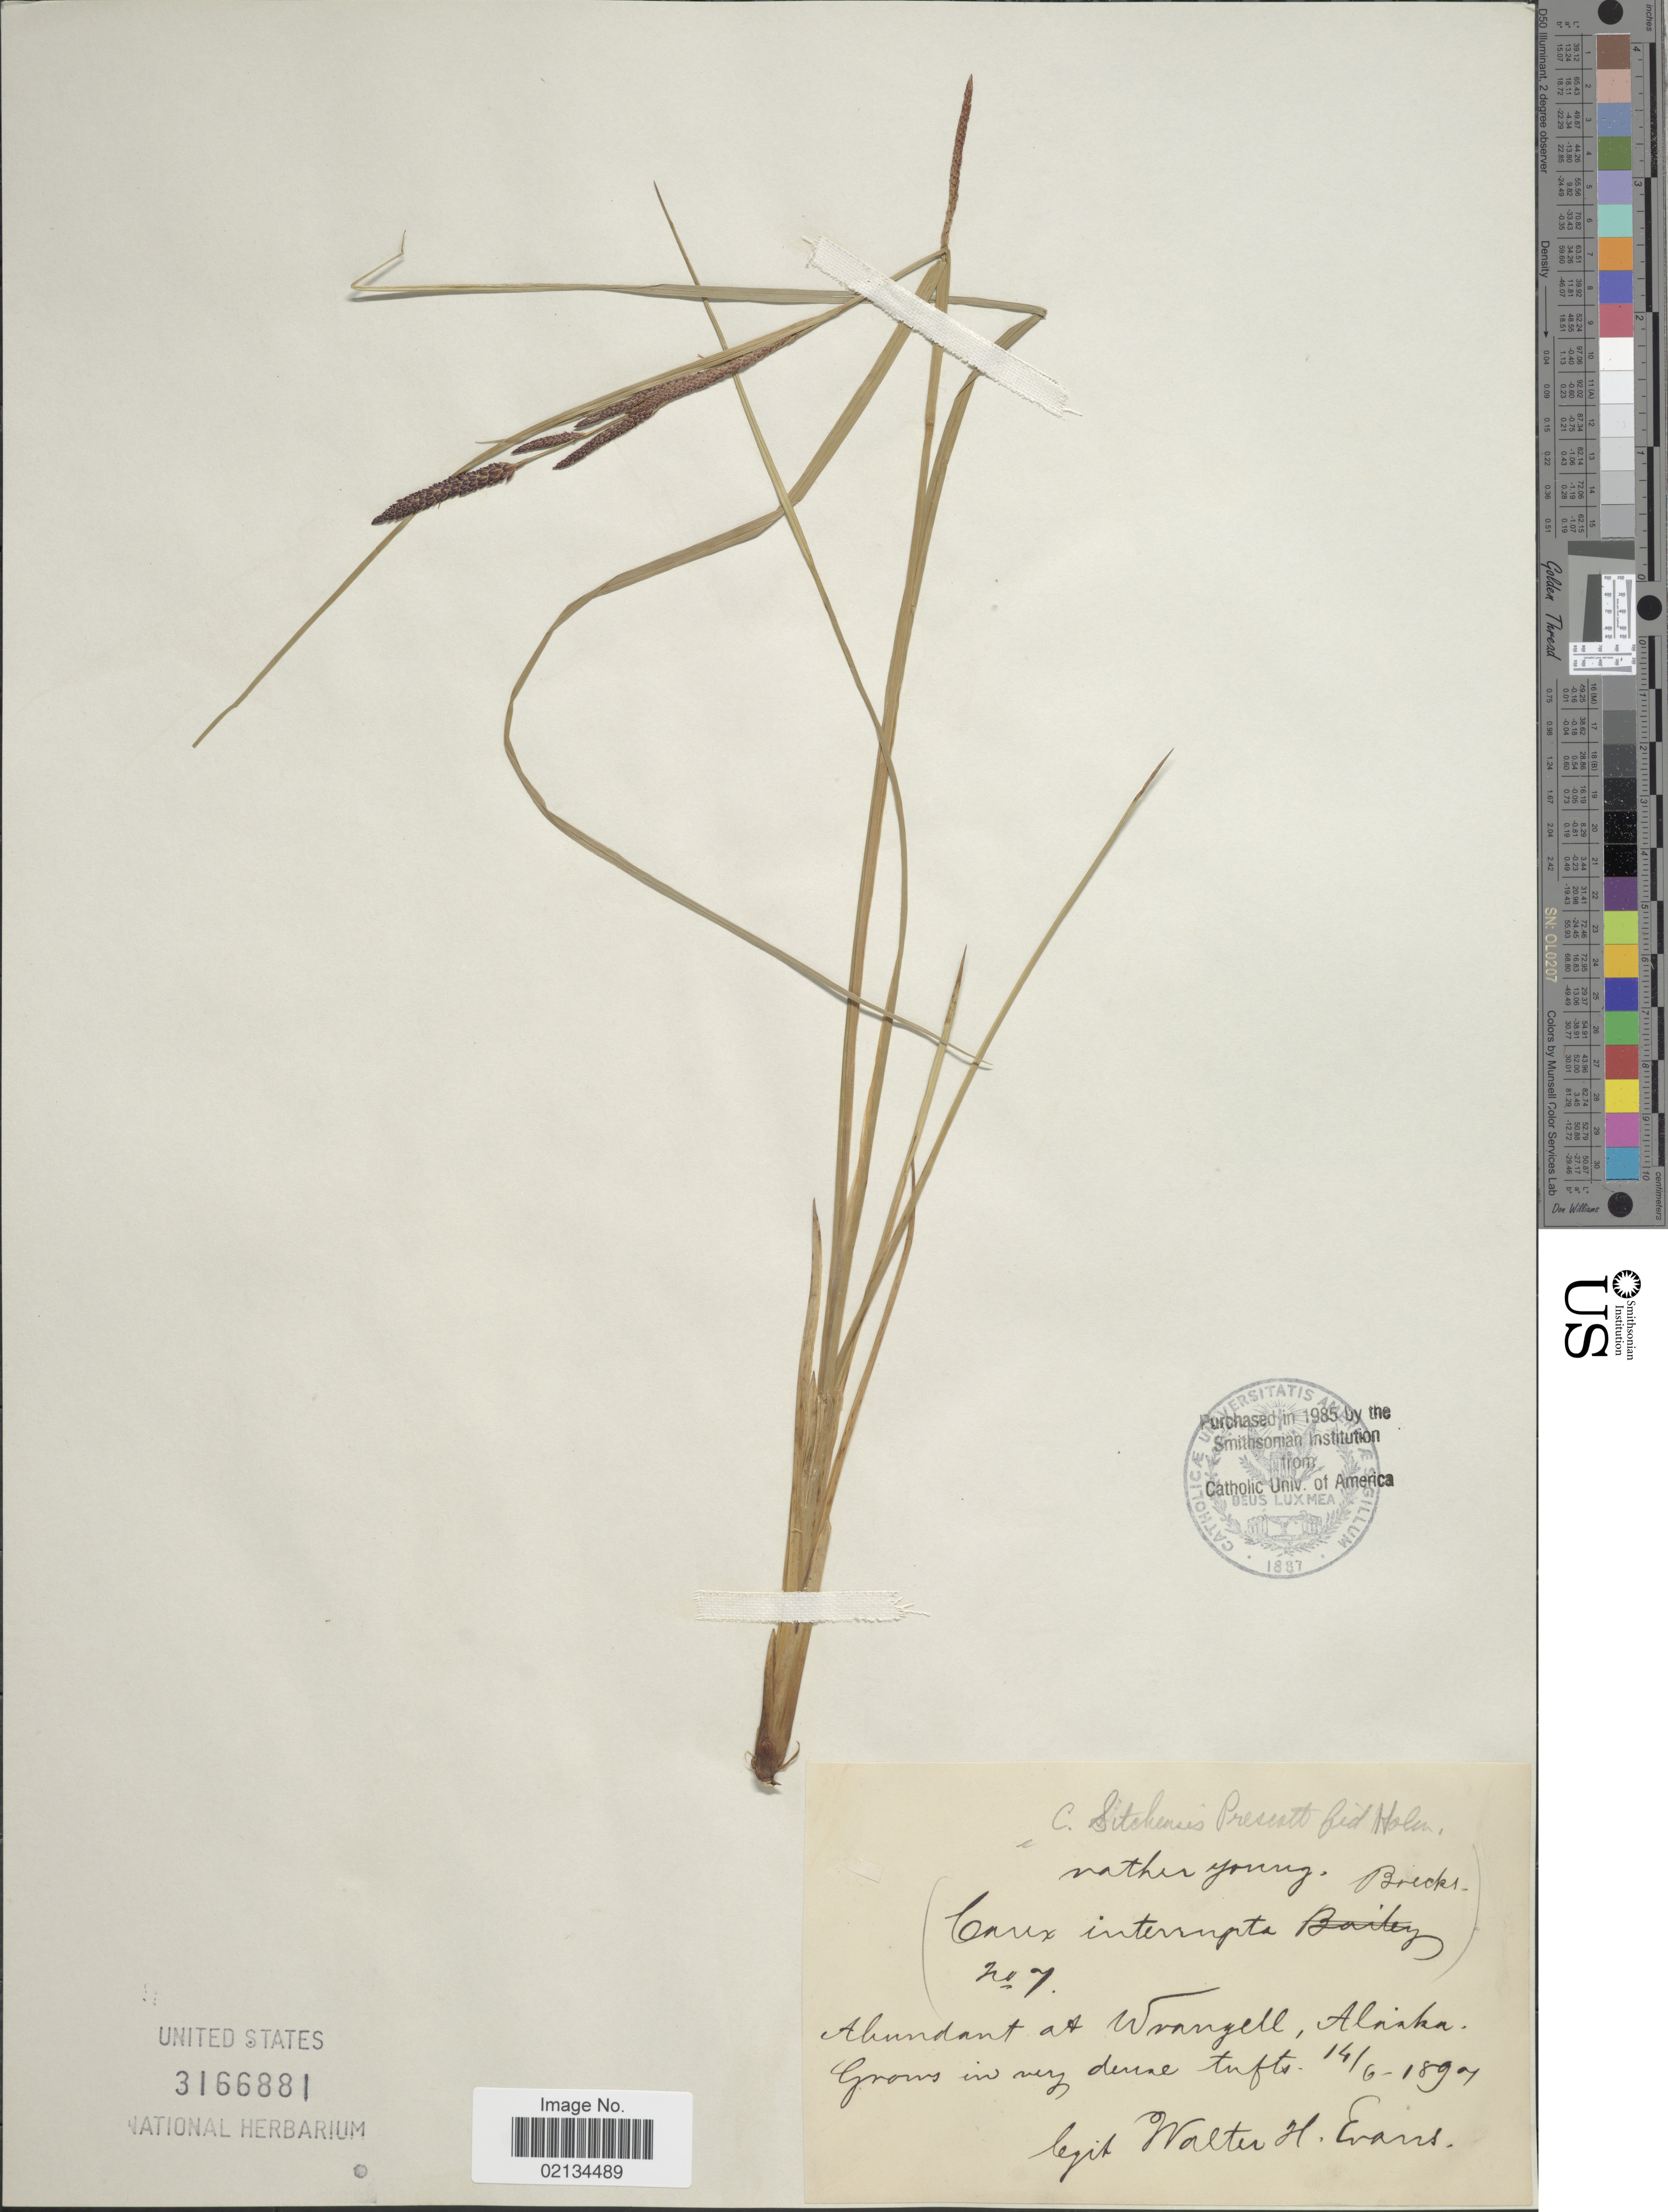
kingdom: Plantae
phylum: Tracheophyta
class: Liliopsida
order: Poales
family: Cyperaceae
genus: Carex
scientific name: Carex aquatilis var. dives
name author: (Holm) Kük.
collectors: W. H. Evans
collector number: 7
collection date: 1897-06-14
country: United States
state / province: Alaska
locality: Abundant at Wrangell, in very dense tufts.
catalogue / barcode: US 3166881